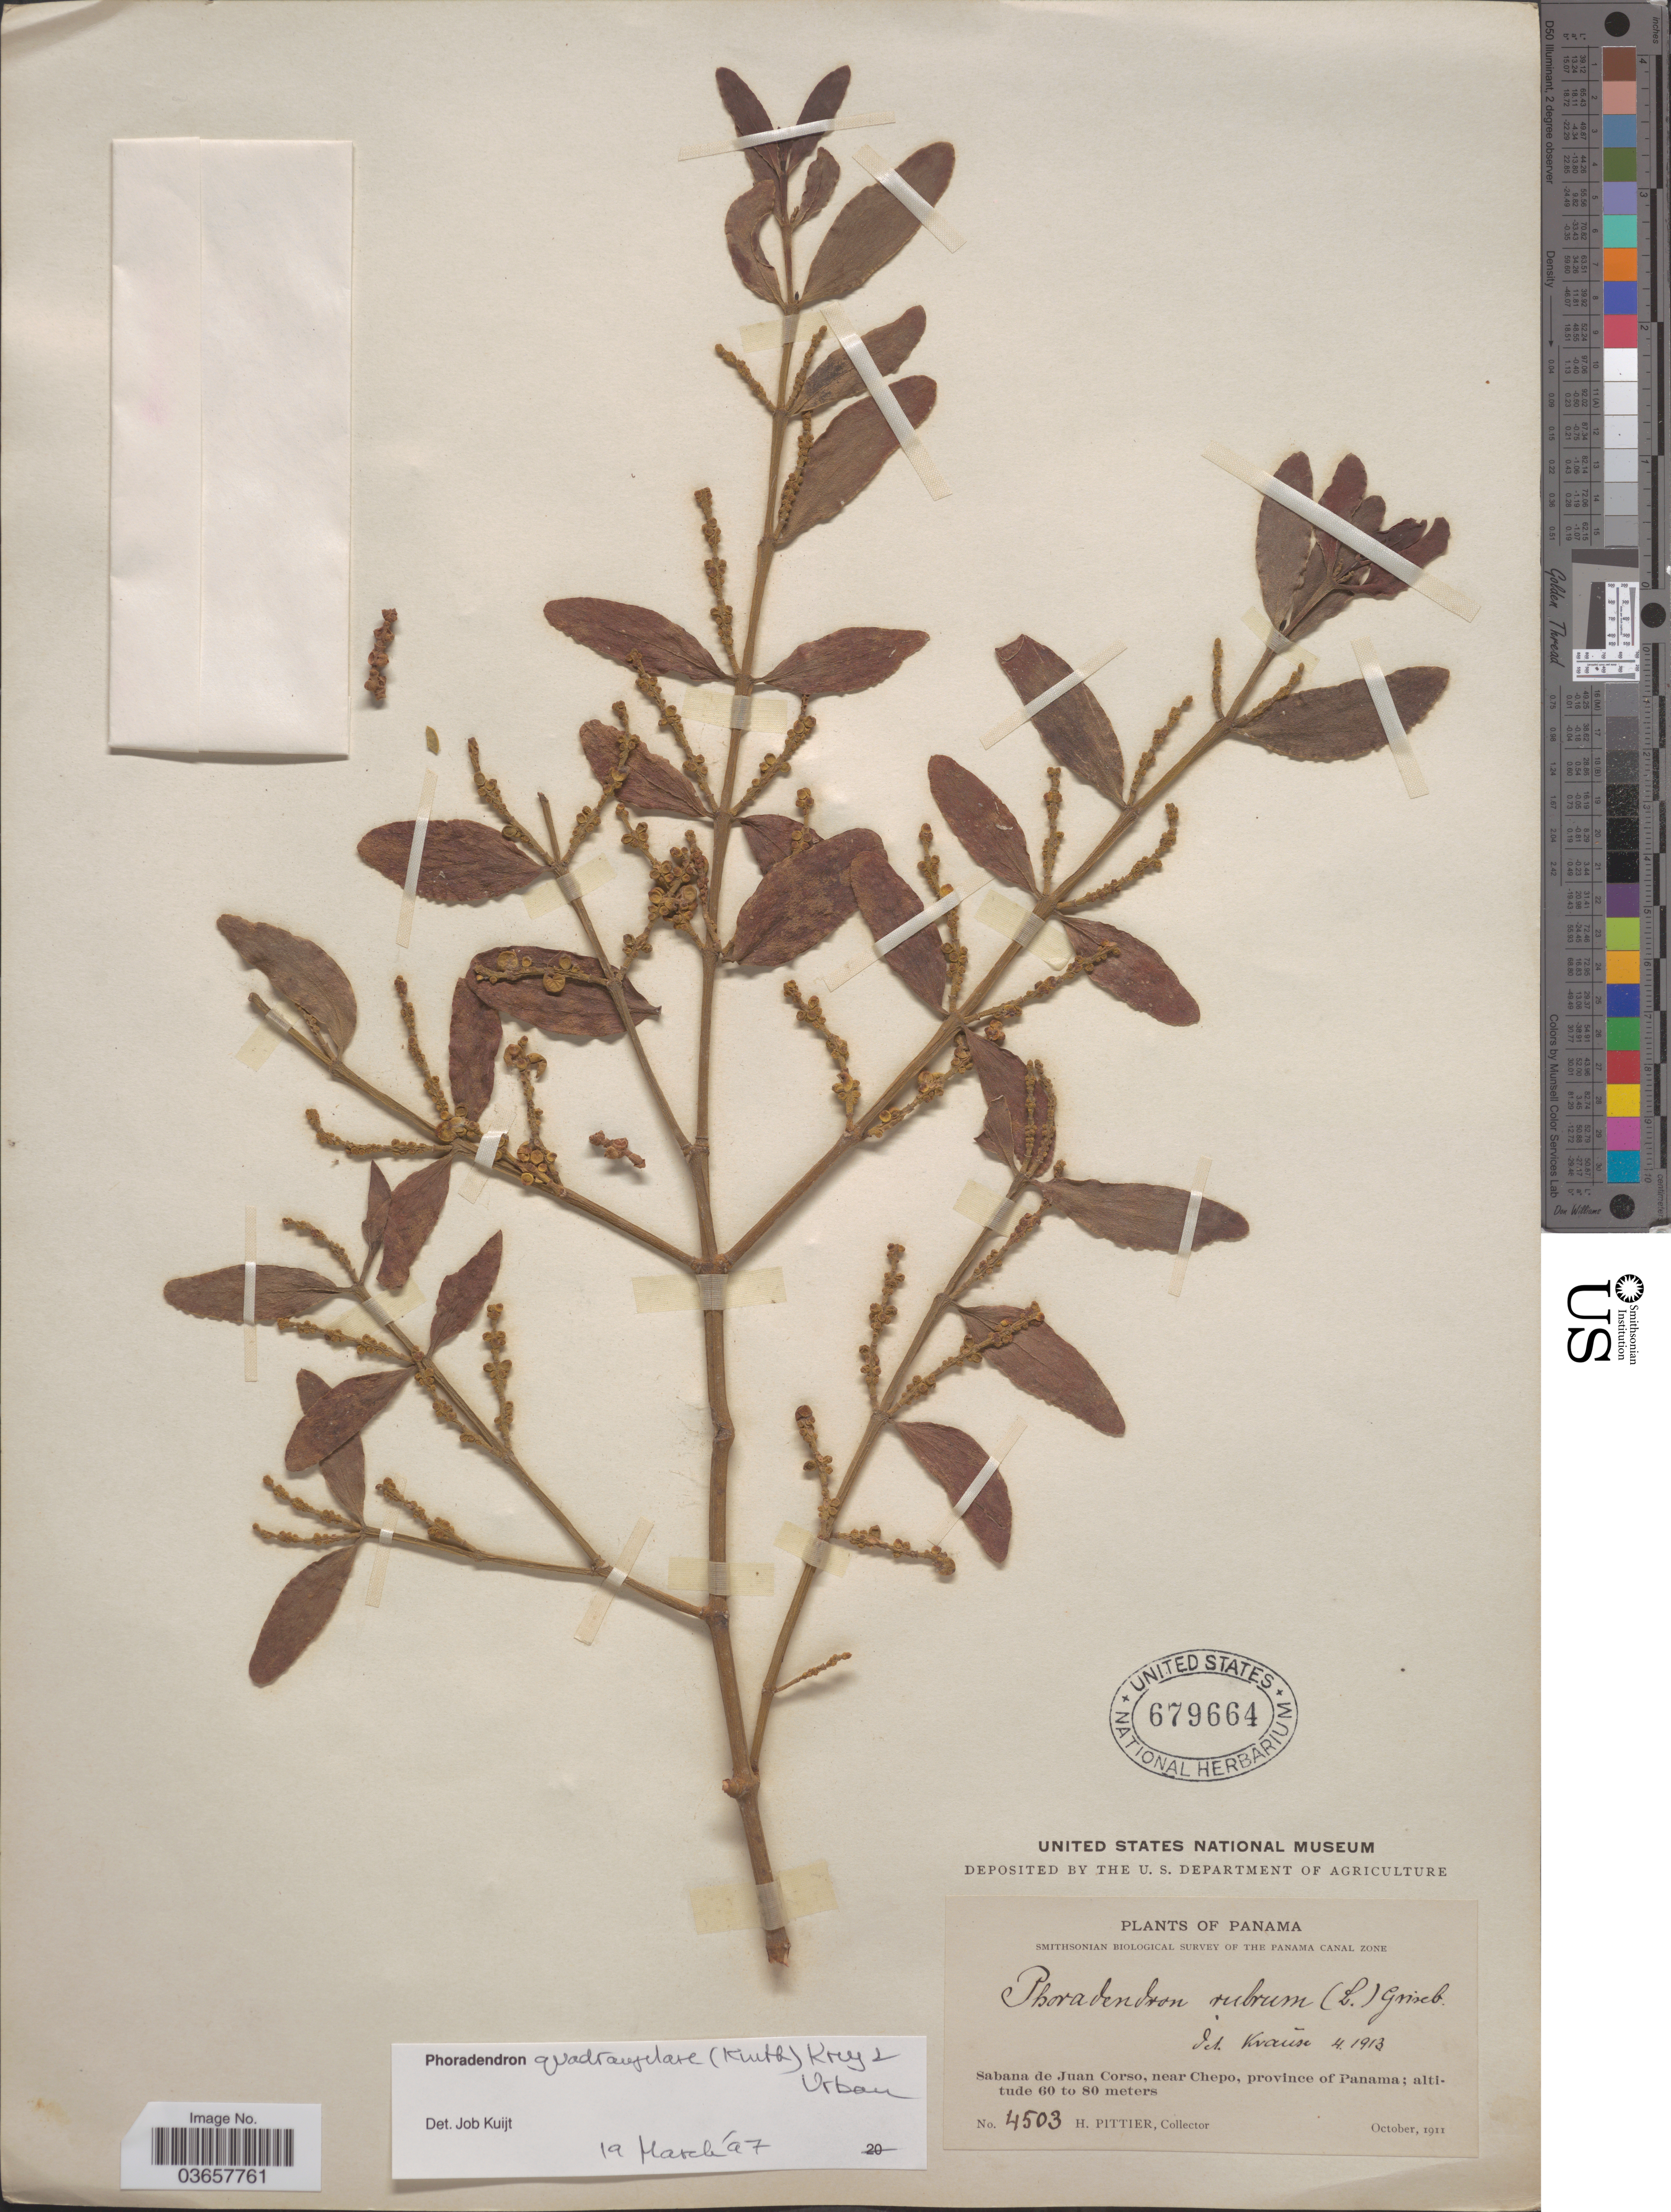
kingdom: Plantae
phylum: Tracheophyta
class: Magnoliopsida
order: Santalales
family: Viscaceae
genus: Phoradendron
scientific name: Phoradendron quadrangulare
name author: (Kunth) Griseb.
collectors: H. F. Pittier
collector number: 4503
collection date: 1911-10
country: Panama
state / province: Panamá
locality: Sabana de Juan Corso, near Chepo.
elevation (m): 60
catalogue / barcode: US 679664